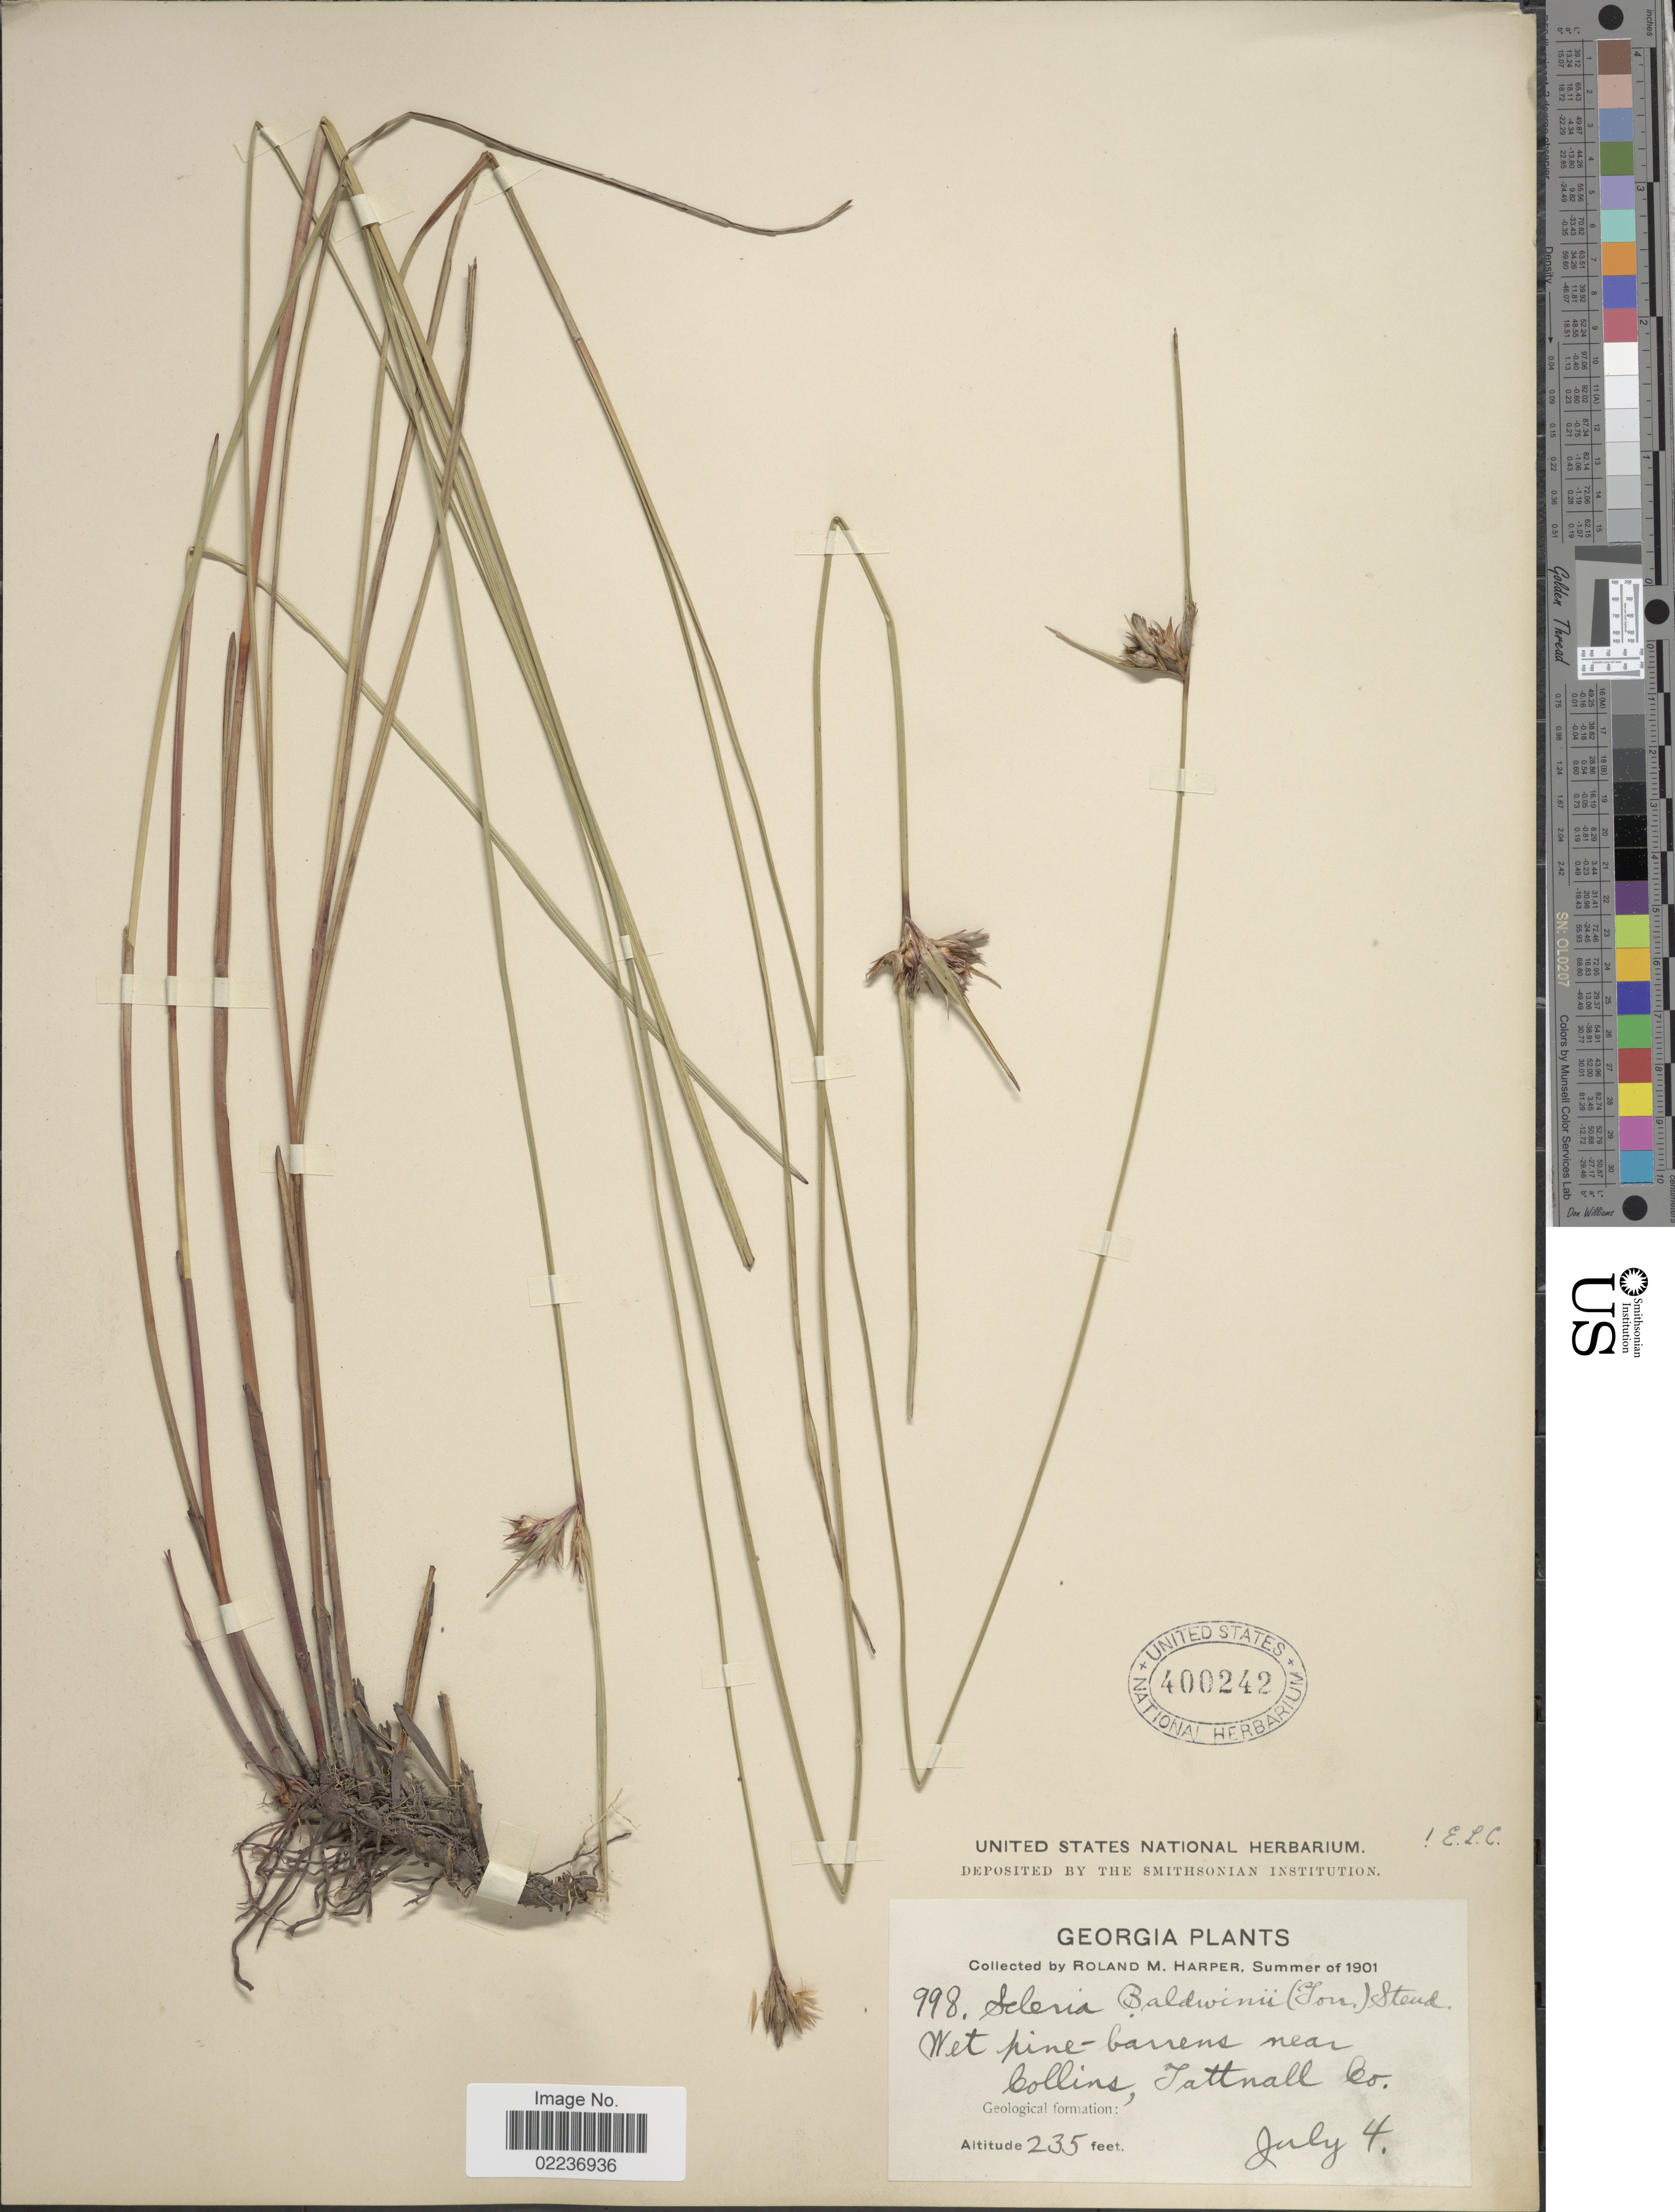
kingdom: Plantae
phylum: Tracheophyta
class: Liliopsida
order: Poales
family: Cyperaceae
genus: Scleria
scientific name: Scleria baldwinii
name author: (Torr.) Steud.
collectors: R. M. Harper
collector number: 998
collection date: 1901-07-04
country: United States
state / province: Georgia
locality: Wet pine-barrens near Collins, Tattnall Co.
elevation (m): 72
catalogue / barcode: US 400242